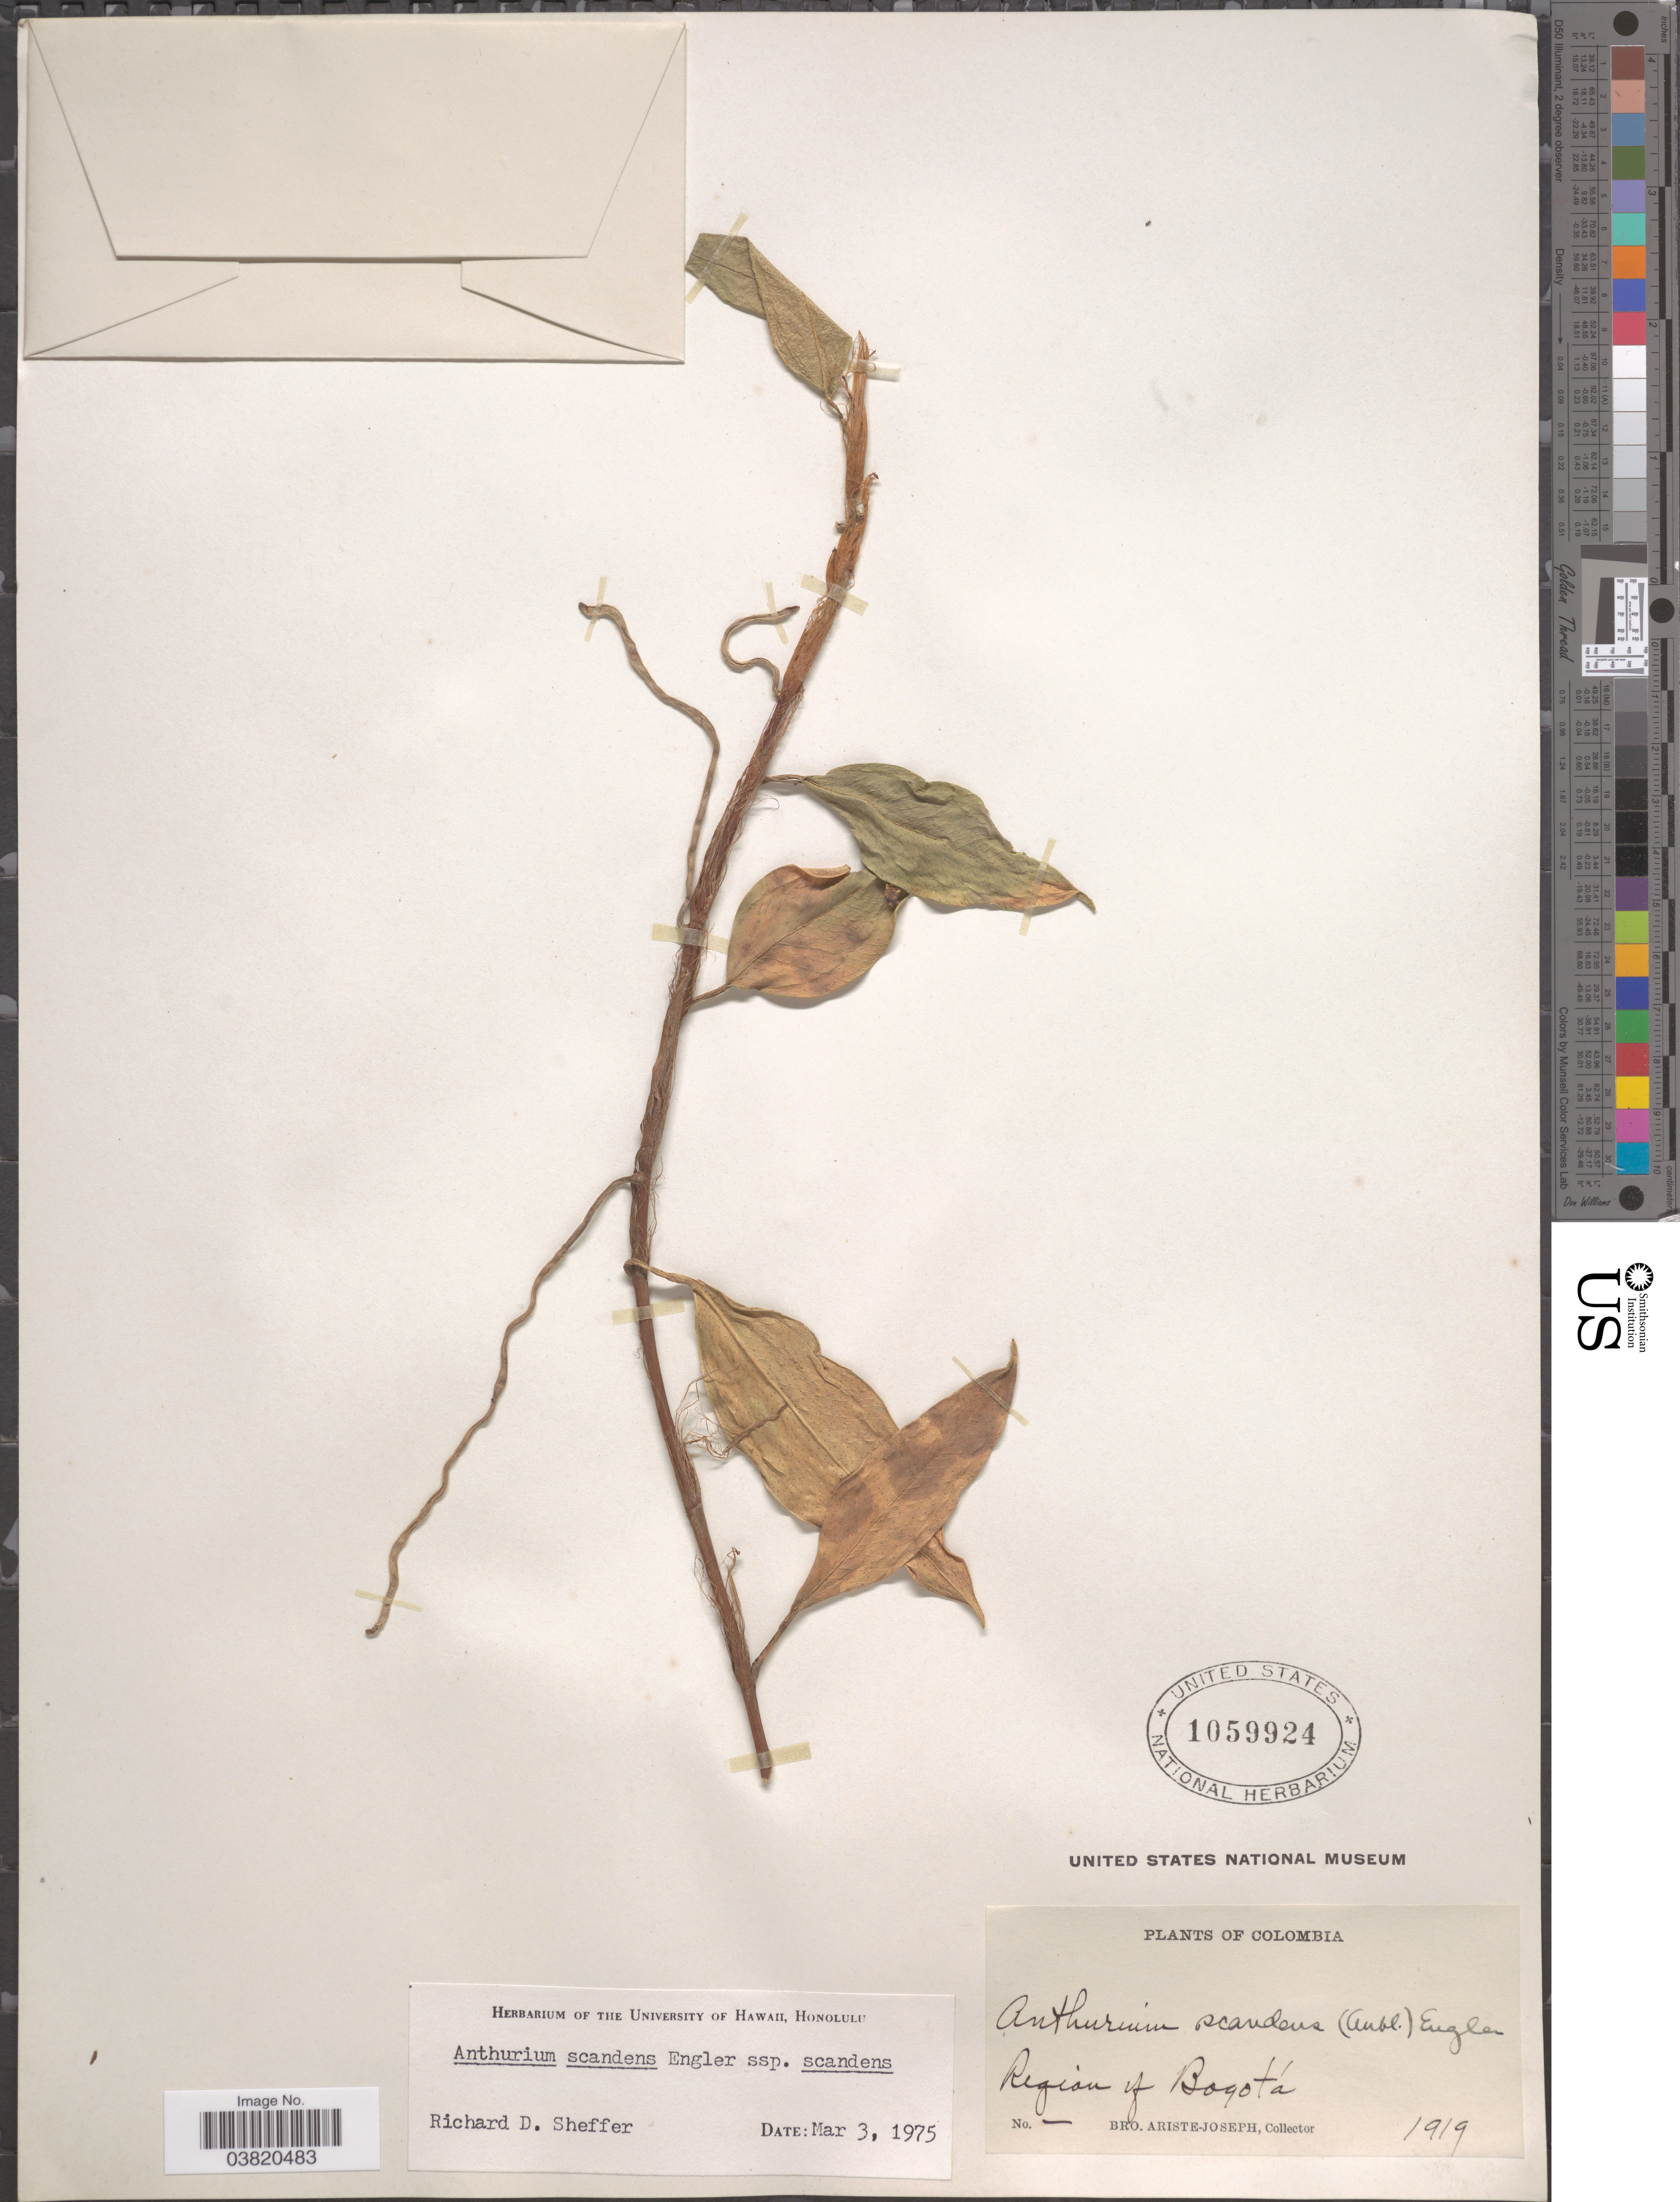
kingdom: Plantae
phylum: Tracheophyta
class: Liliopsida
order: Alismatales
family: Araceae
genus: Anthurium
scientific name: Anthurium scandens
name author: (Aubl.) Engl.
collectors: Bro. Ariste-Joseph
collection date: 1919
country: Colombia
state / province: Bogota D.C.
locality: Region of Bogotá.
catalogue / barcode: US 1059924